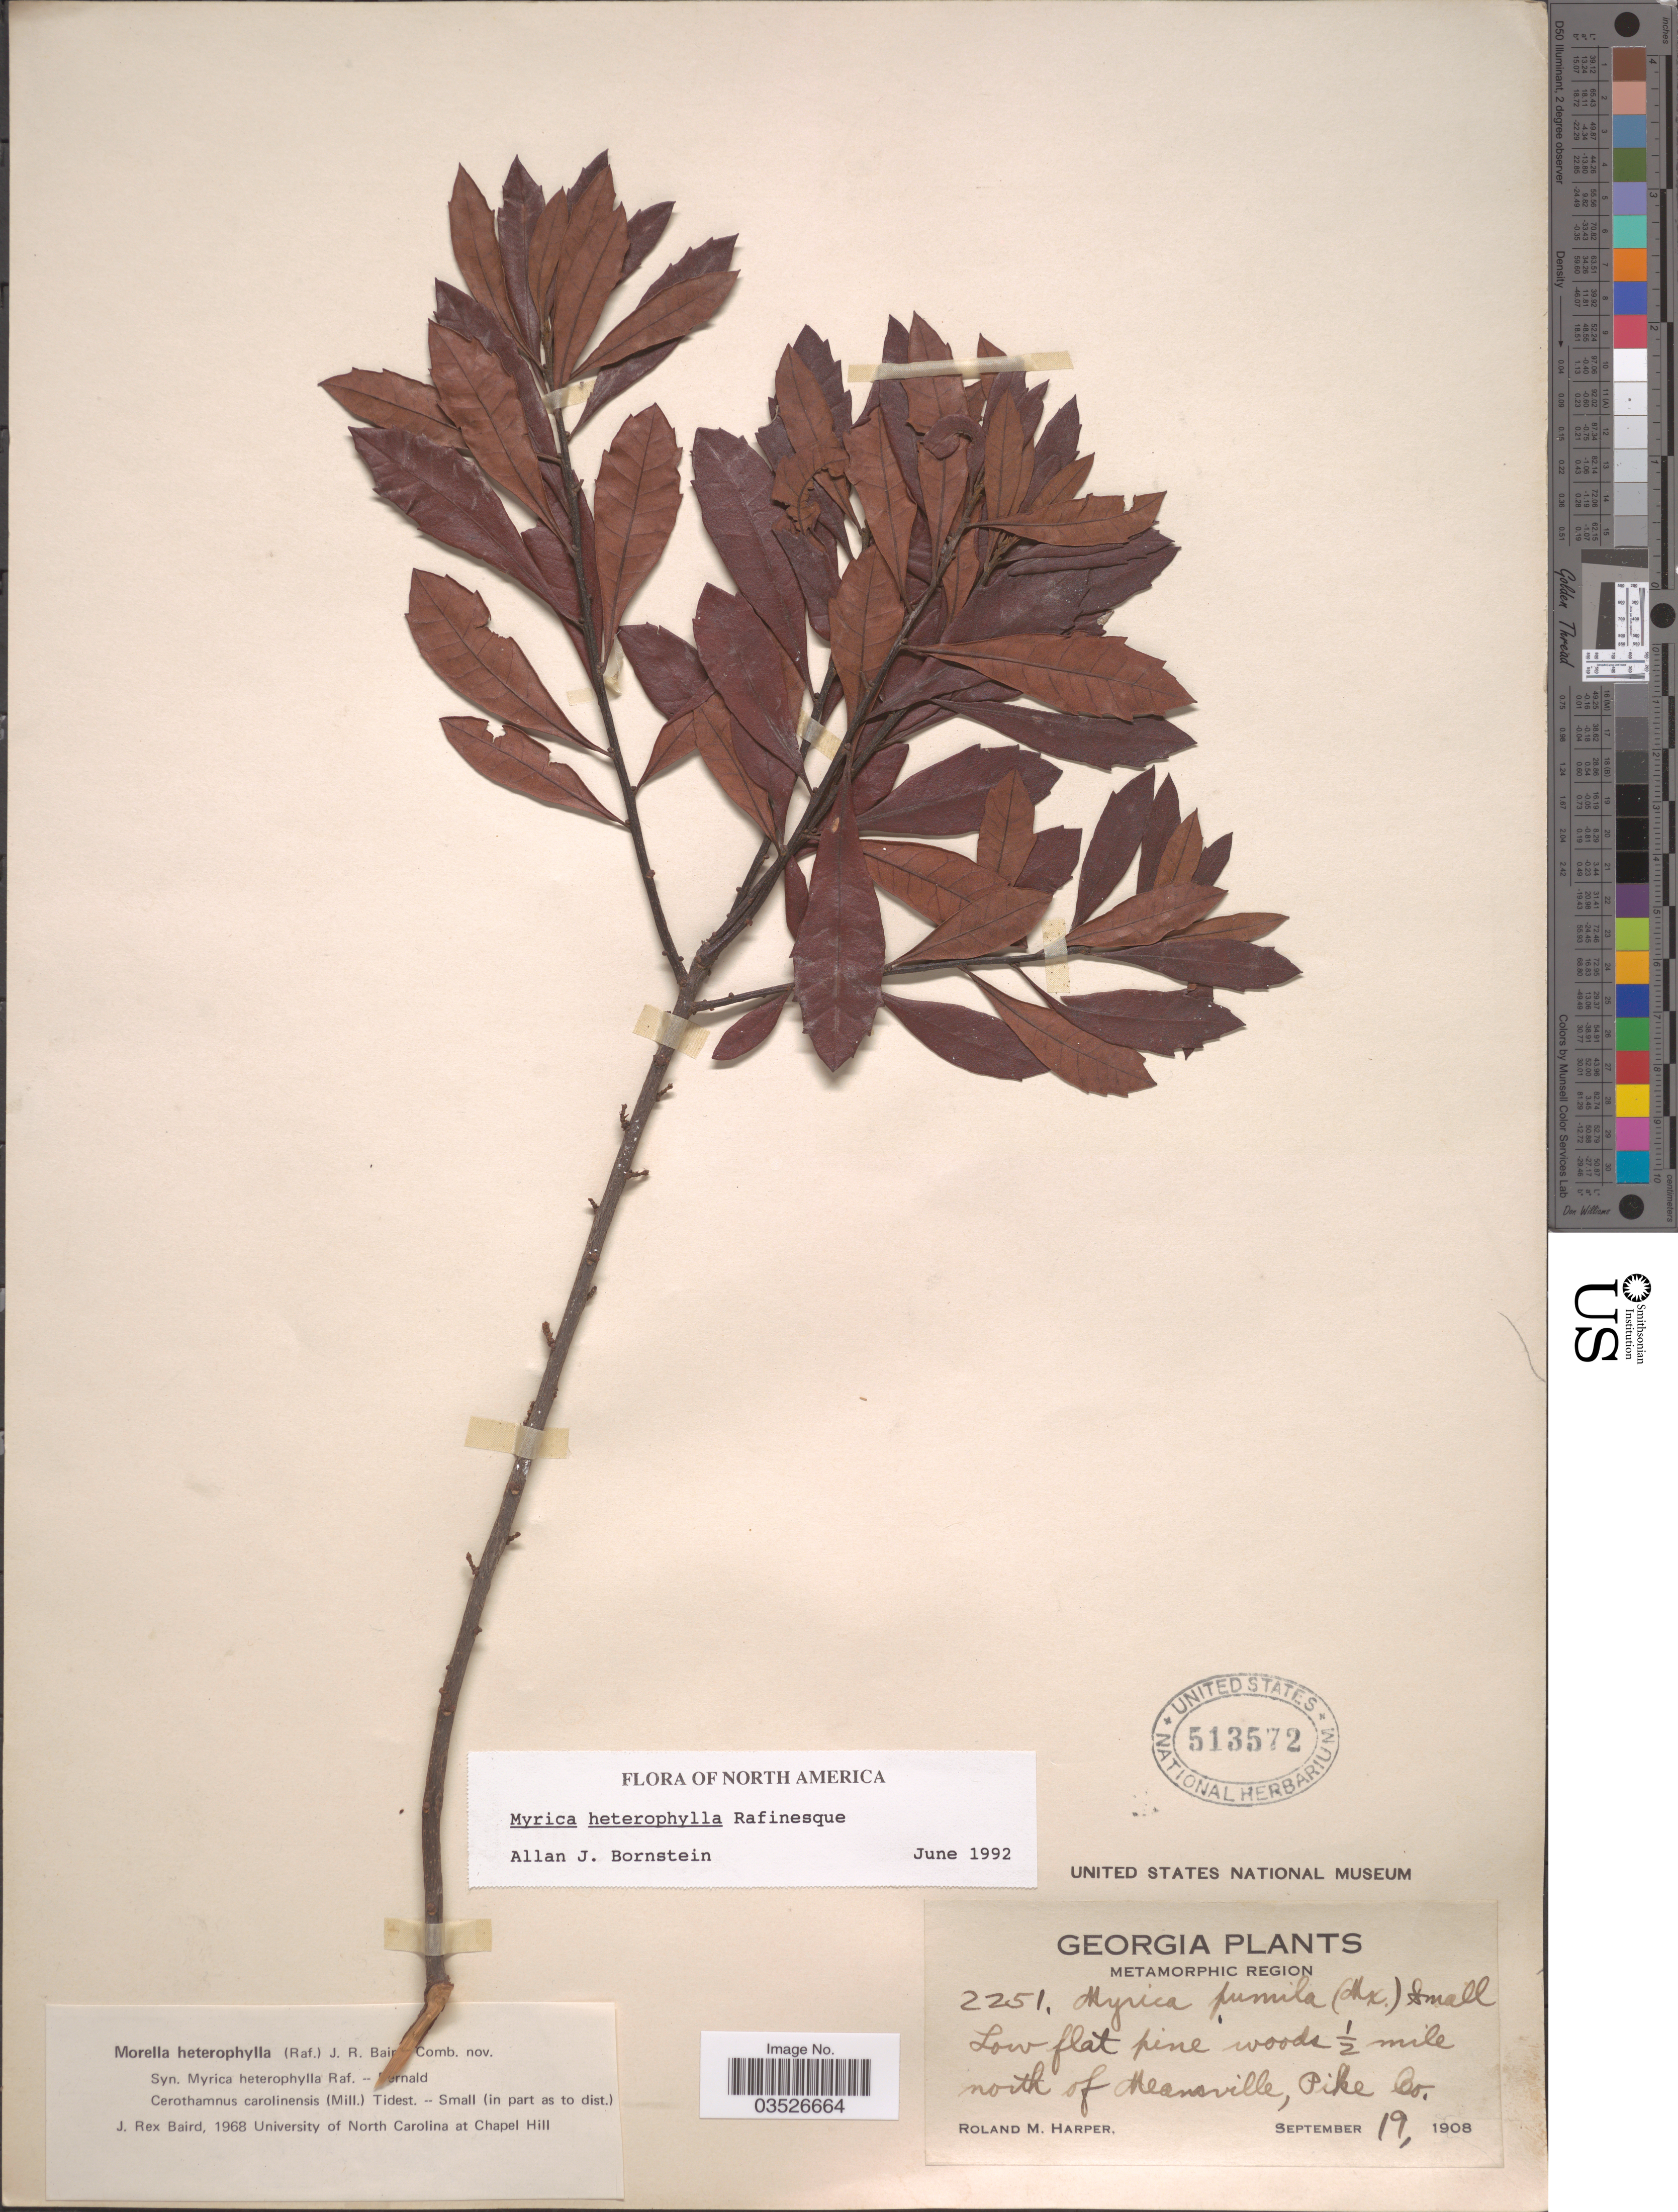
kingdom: Plantae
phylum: Tracheophyta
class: Magnoliopsida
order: Fagales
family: Myricaceae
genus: Morella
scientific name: Morella caroliniensis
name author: (Mill.) Small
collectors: R. M. Harper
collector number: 2251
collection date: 1908-09-19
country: United States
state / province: Georgia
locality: Metamorphic Region. ½ mile north of Meansville, Pike Co.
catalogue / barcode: US 513572